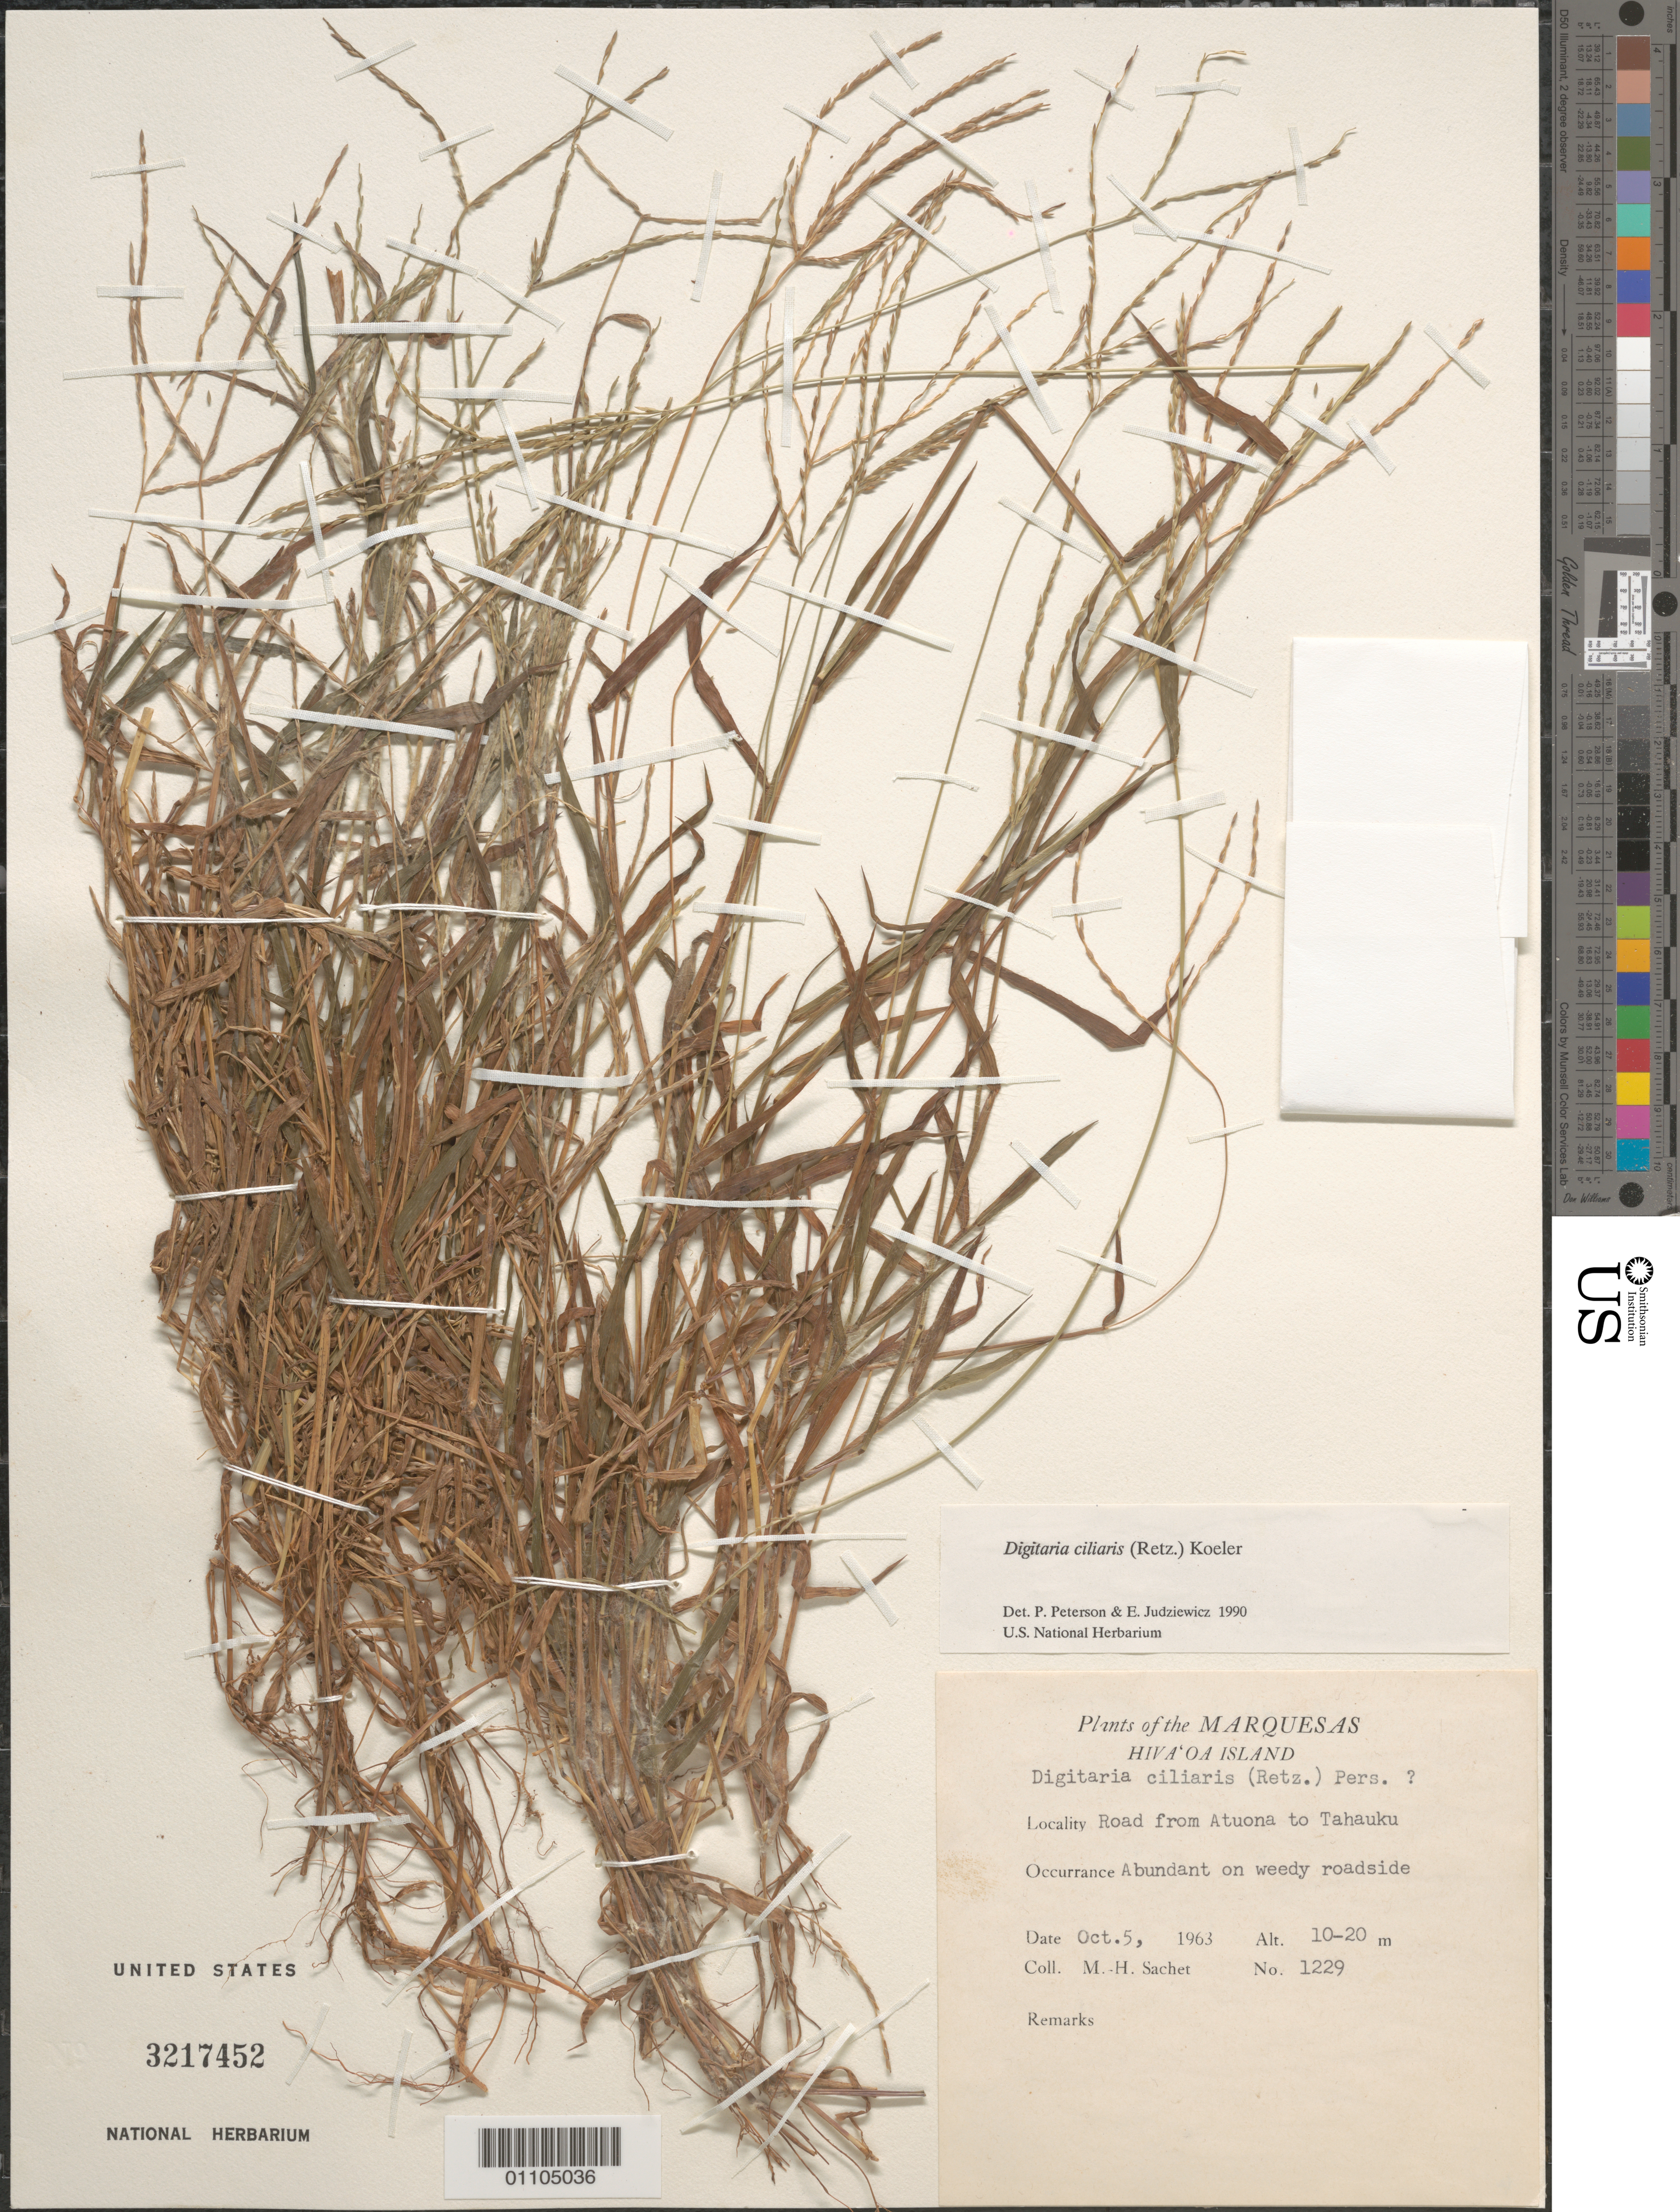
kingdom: Plantae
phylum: Tracheophyta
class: Liliopsida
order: Poales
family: Poaceae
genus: Digitaria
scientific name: Digitaria ciliaris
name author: (Retz.) Koeler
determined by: Peterson, P. M.; Judziewicz, E. J.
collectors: M.-H. Sachet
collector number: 1229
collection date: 1963-10-05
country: French Polynesia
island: Hiva Oa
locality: road from Atuona to Tahauku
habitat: abundant on weedy roadside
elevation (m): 10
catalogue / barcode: US 3217452